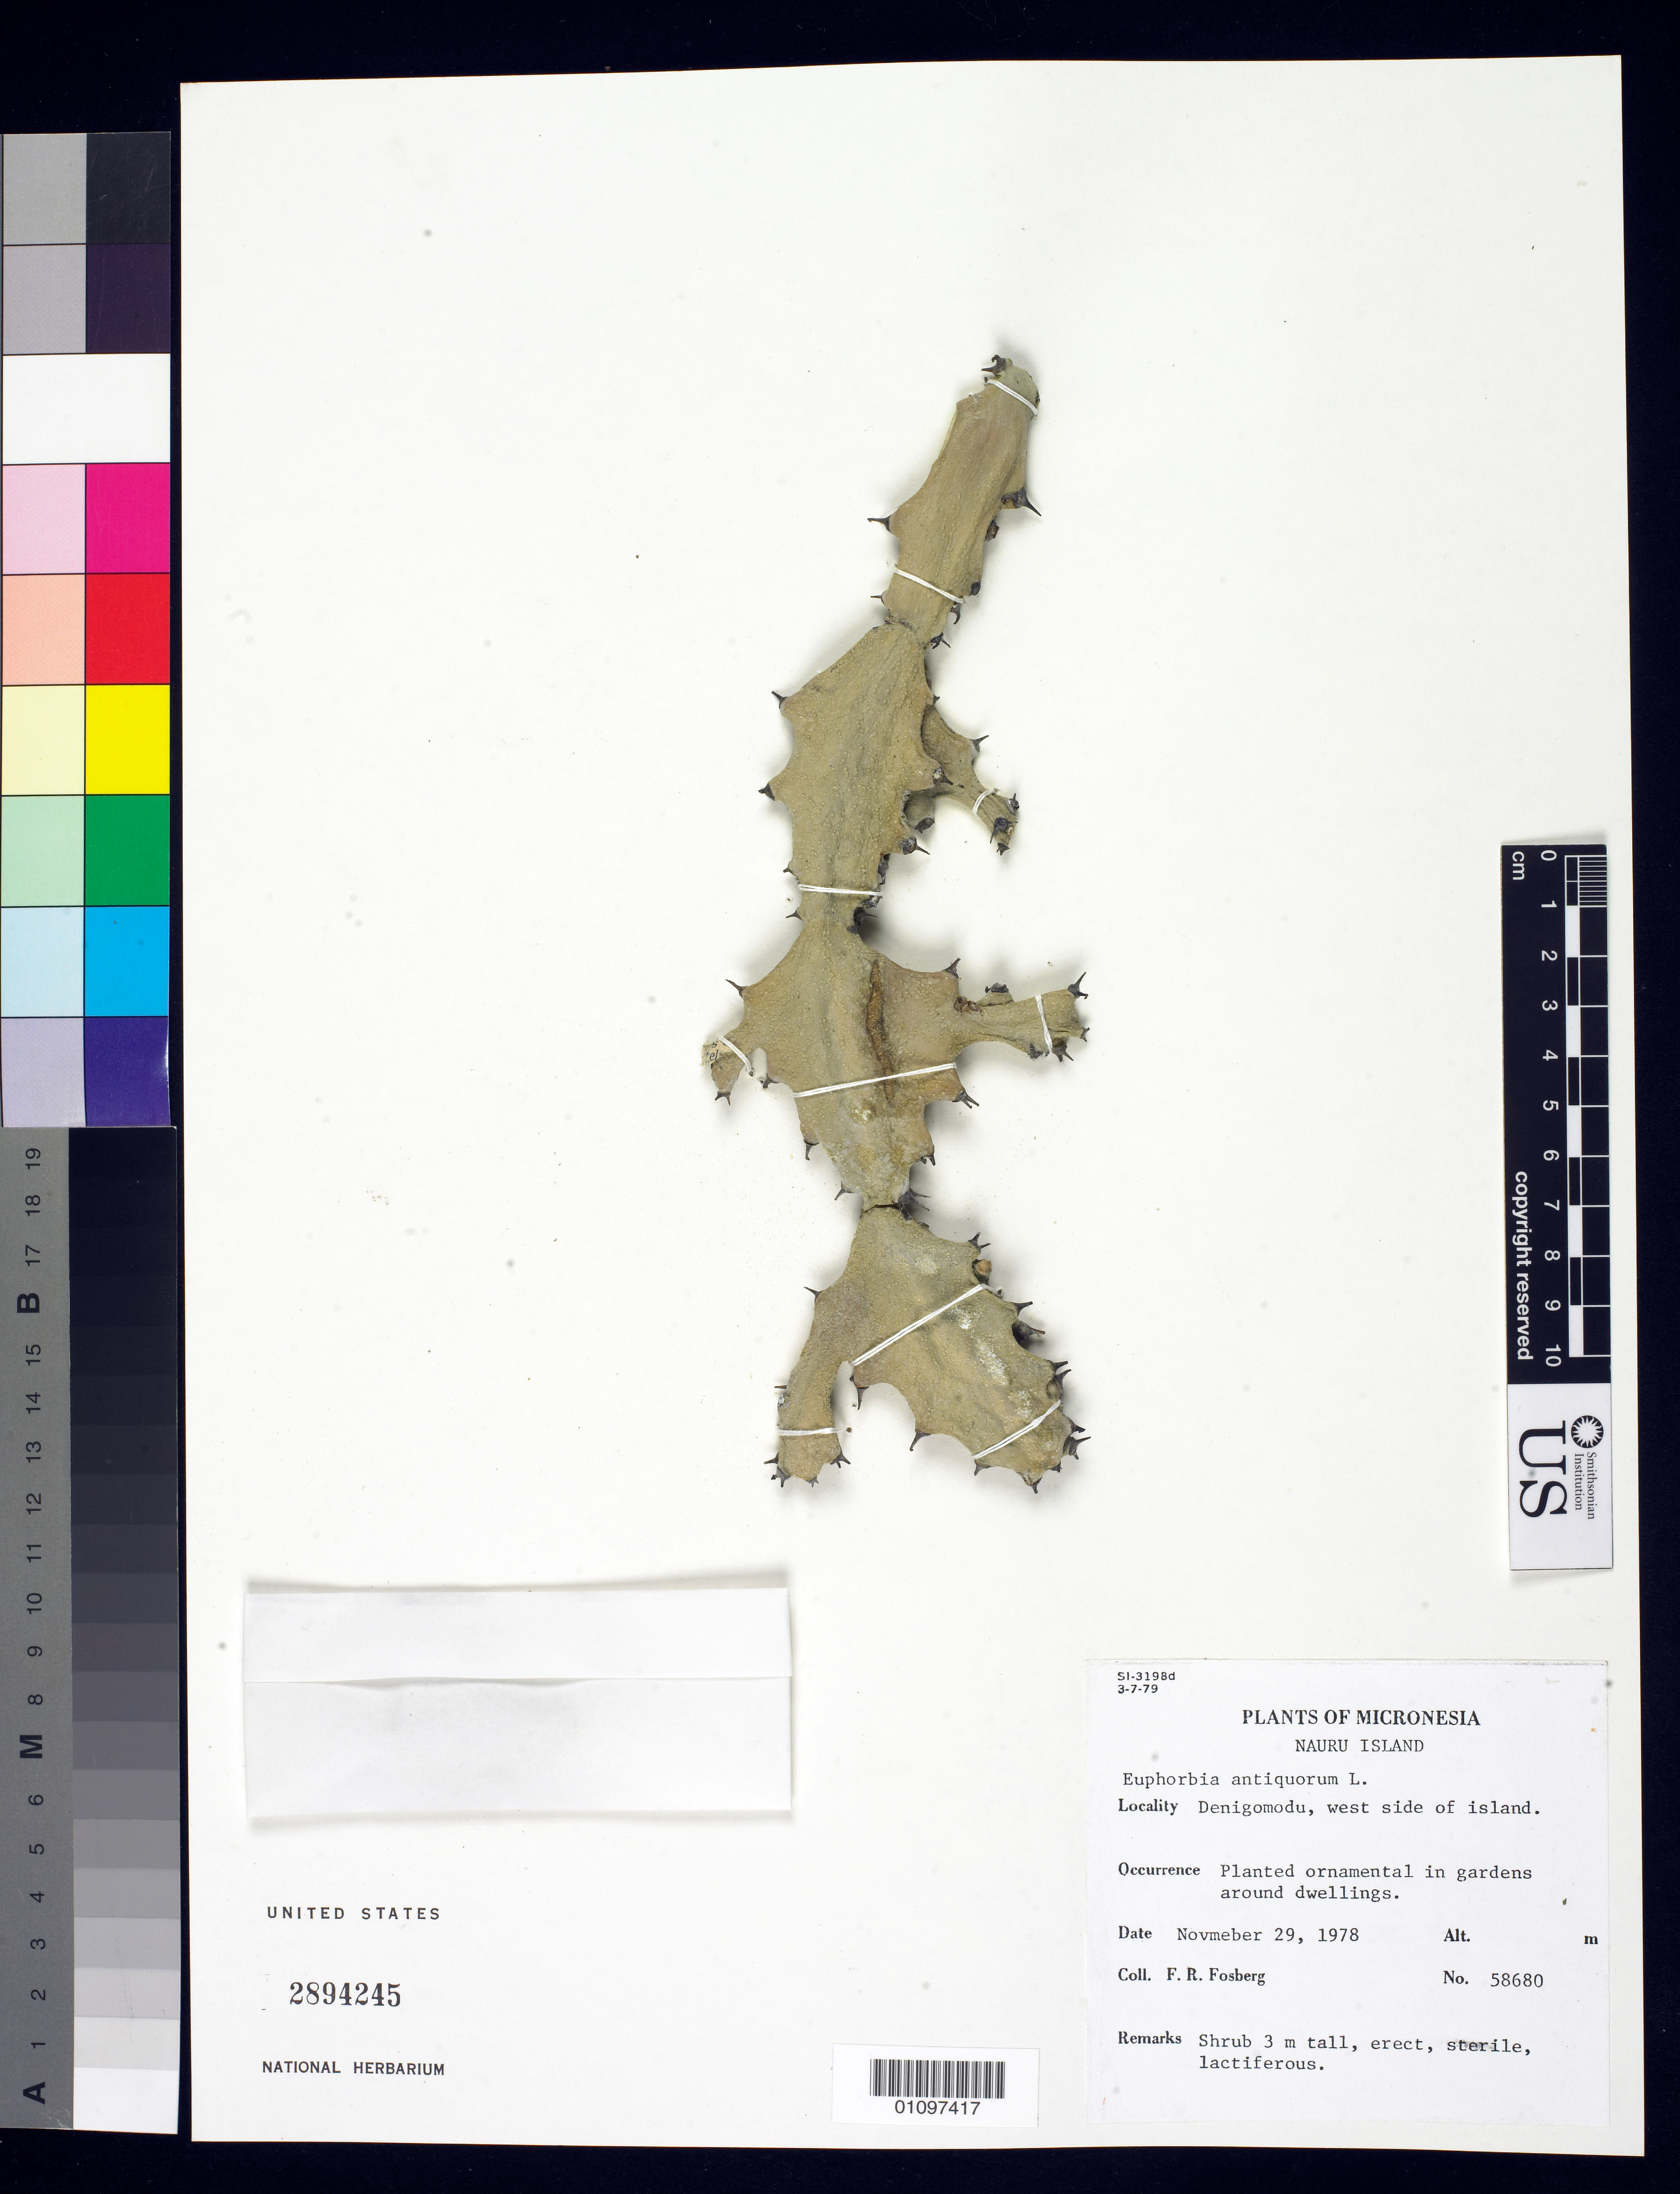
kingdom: Plantae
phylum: Tracheophyta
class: Magnoliopsida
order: Malpighiales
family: Euphorbiaceae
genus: Euphorbia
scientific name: Euphorbia antiquorum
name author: L.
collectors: F. R. Fosberg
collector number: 58680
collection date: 1978-11-29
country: Nauru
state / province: Denigomodu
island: Nauru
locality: Denigomodu, W side of island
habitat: Gardens around dwellings.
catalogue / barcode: US 2894245